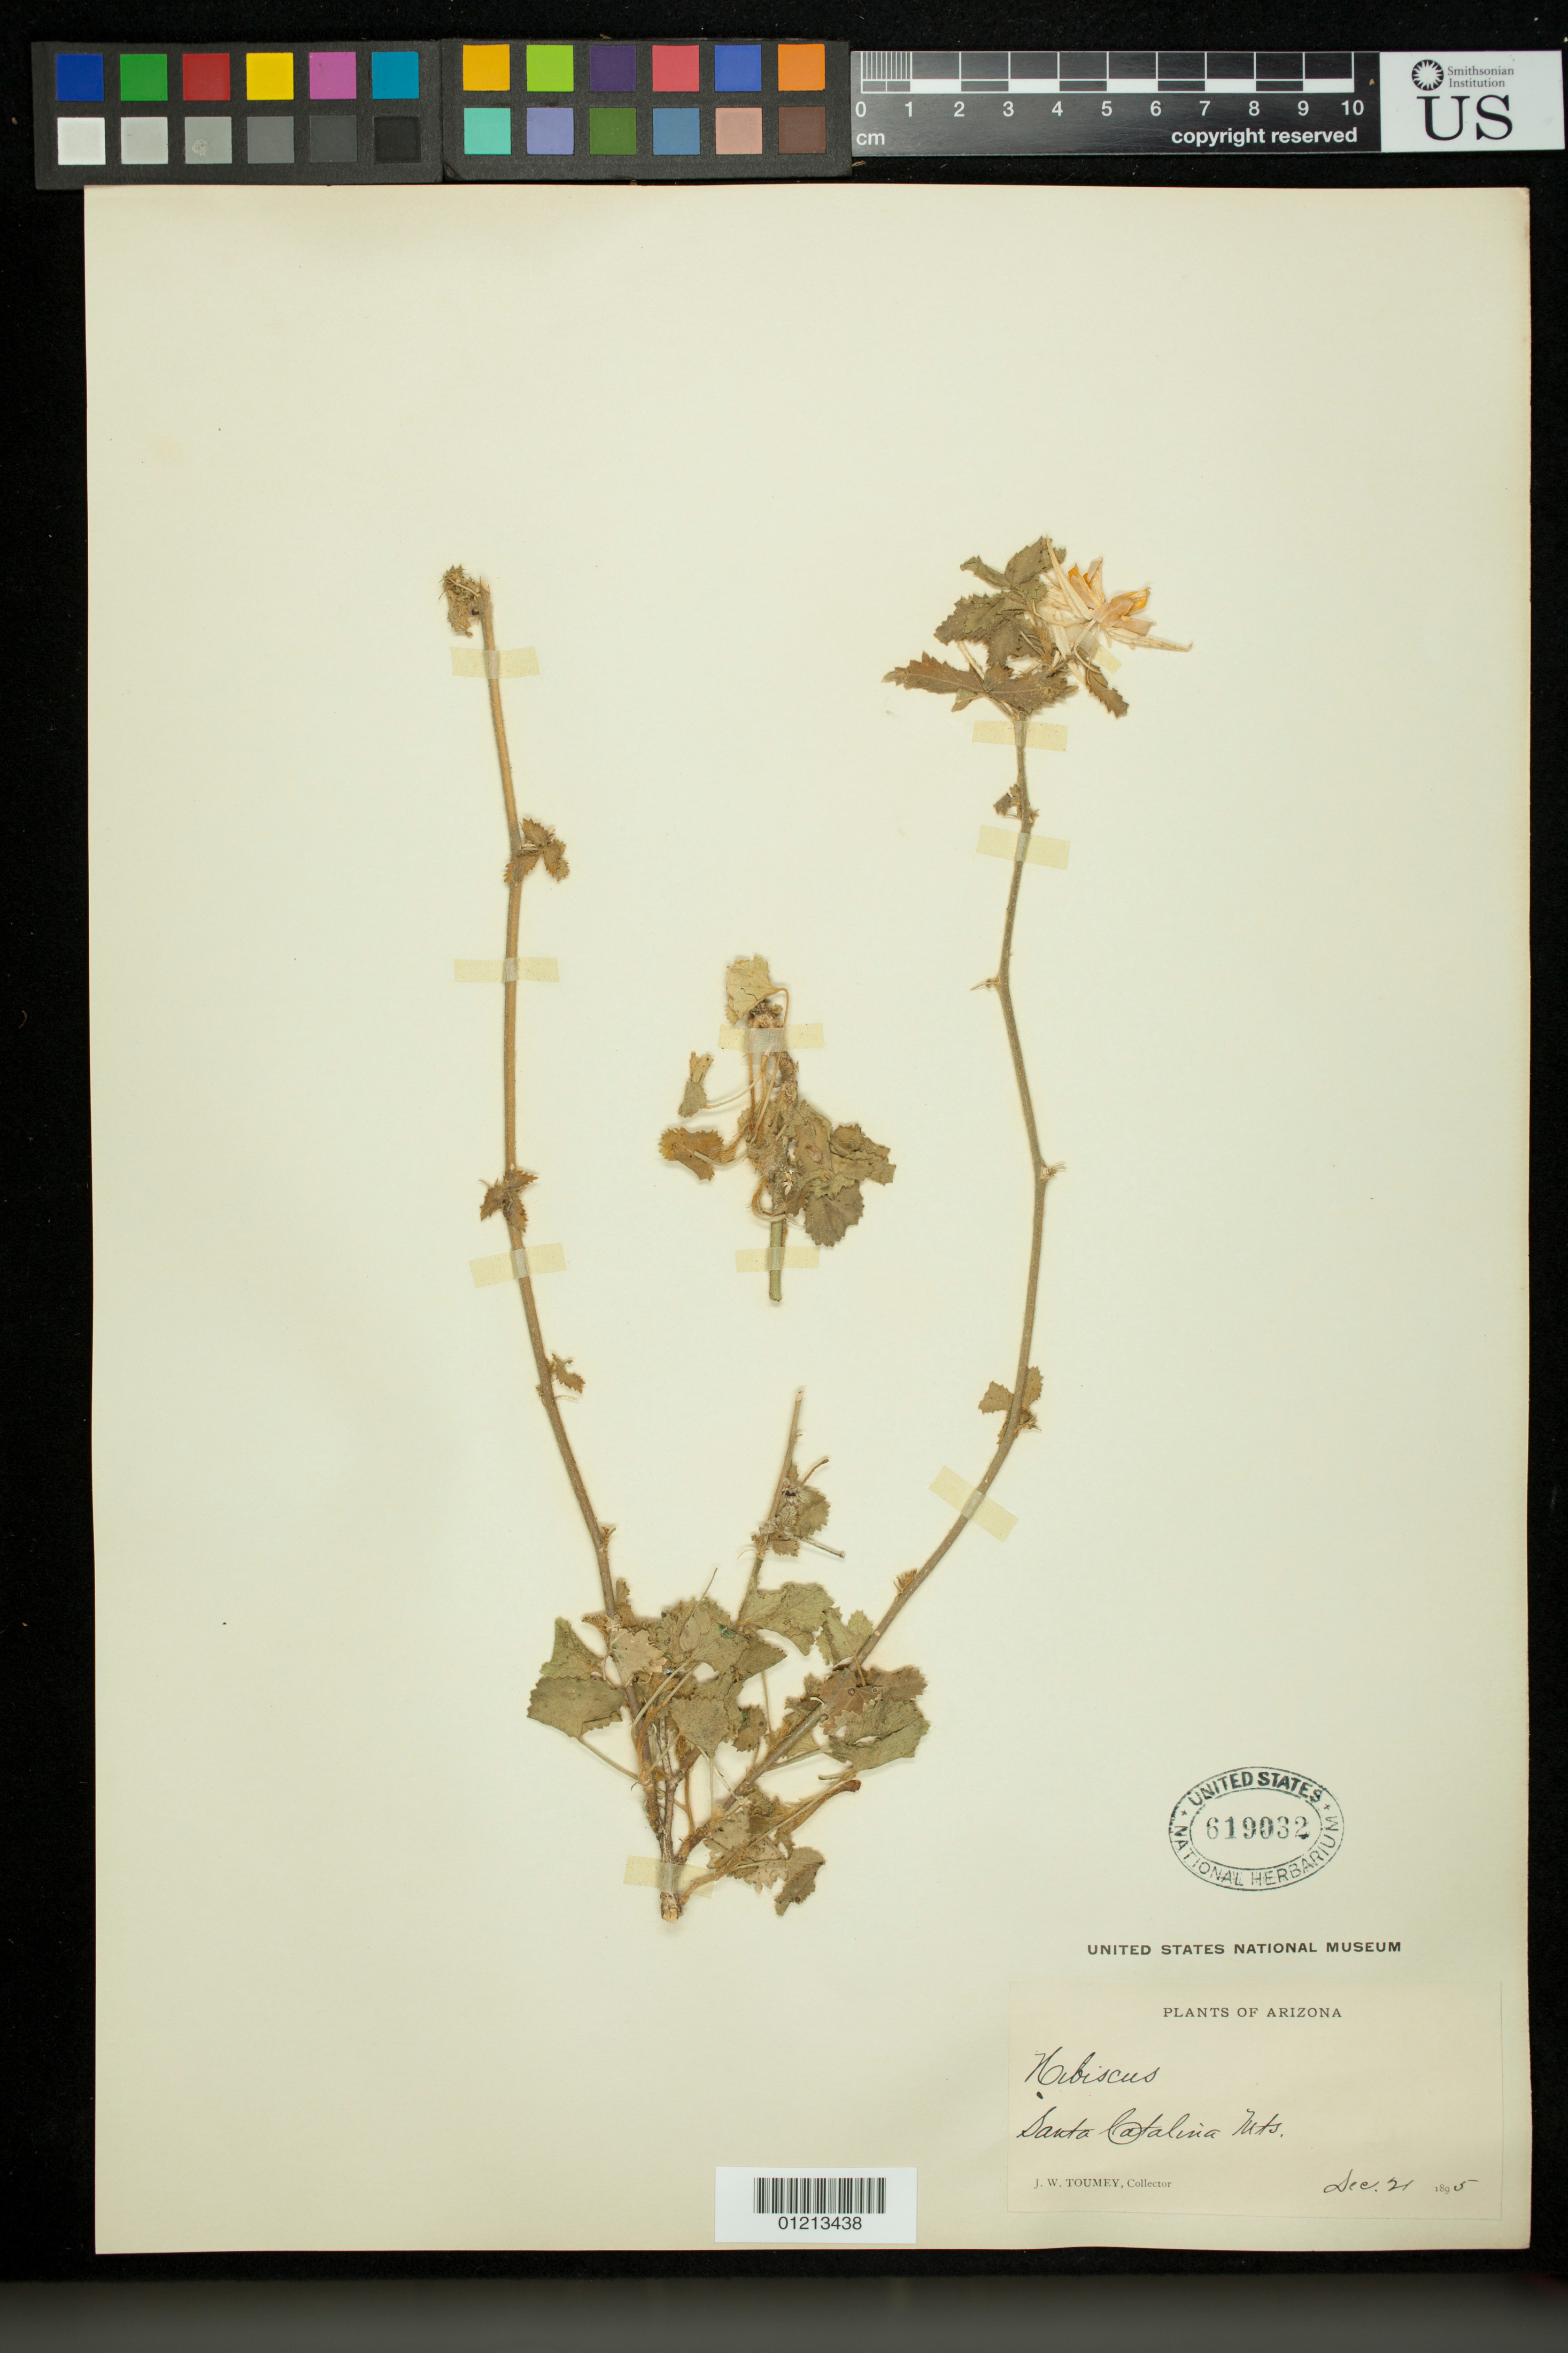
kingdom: Plantae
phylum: Tracheophyta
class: Magnoliopsida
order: Malvales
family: Malvaceae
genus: Hibiscus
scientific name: Hibiscus coulteri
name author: Harv. ex A. Gray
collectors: J. W. Toumey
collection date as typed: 21 Dec 1895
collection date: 1895-12-21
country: United States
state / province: Arizona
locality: Santa Catalina Mts.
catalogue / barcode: US 619032